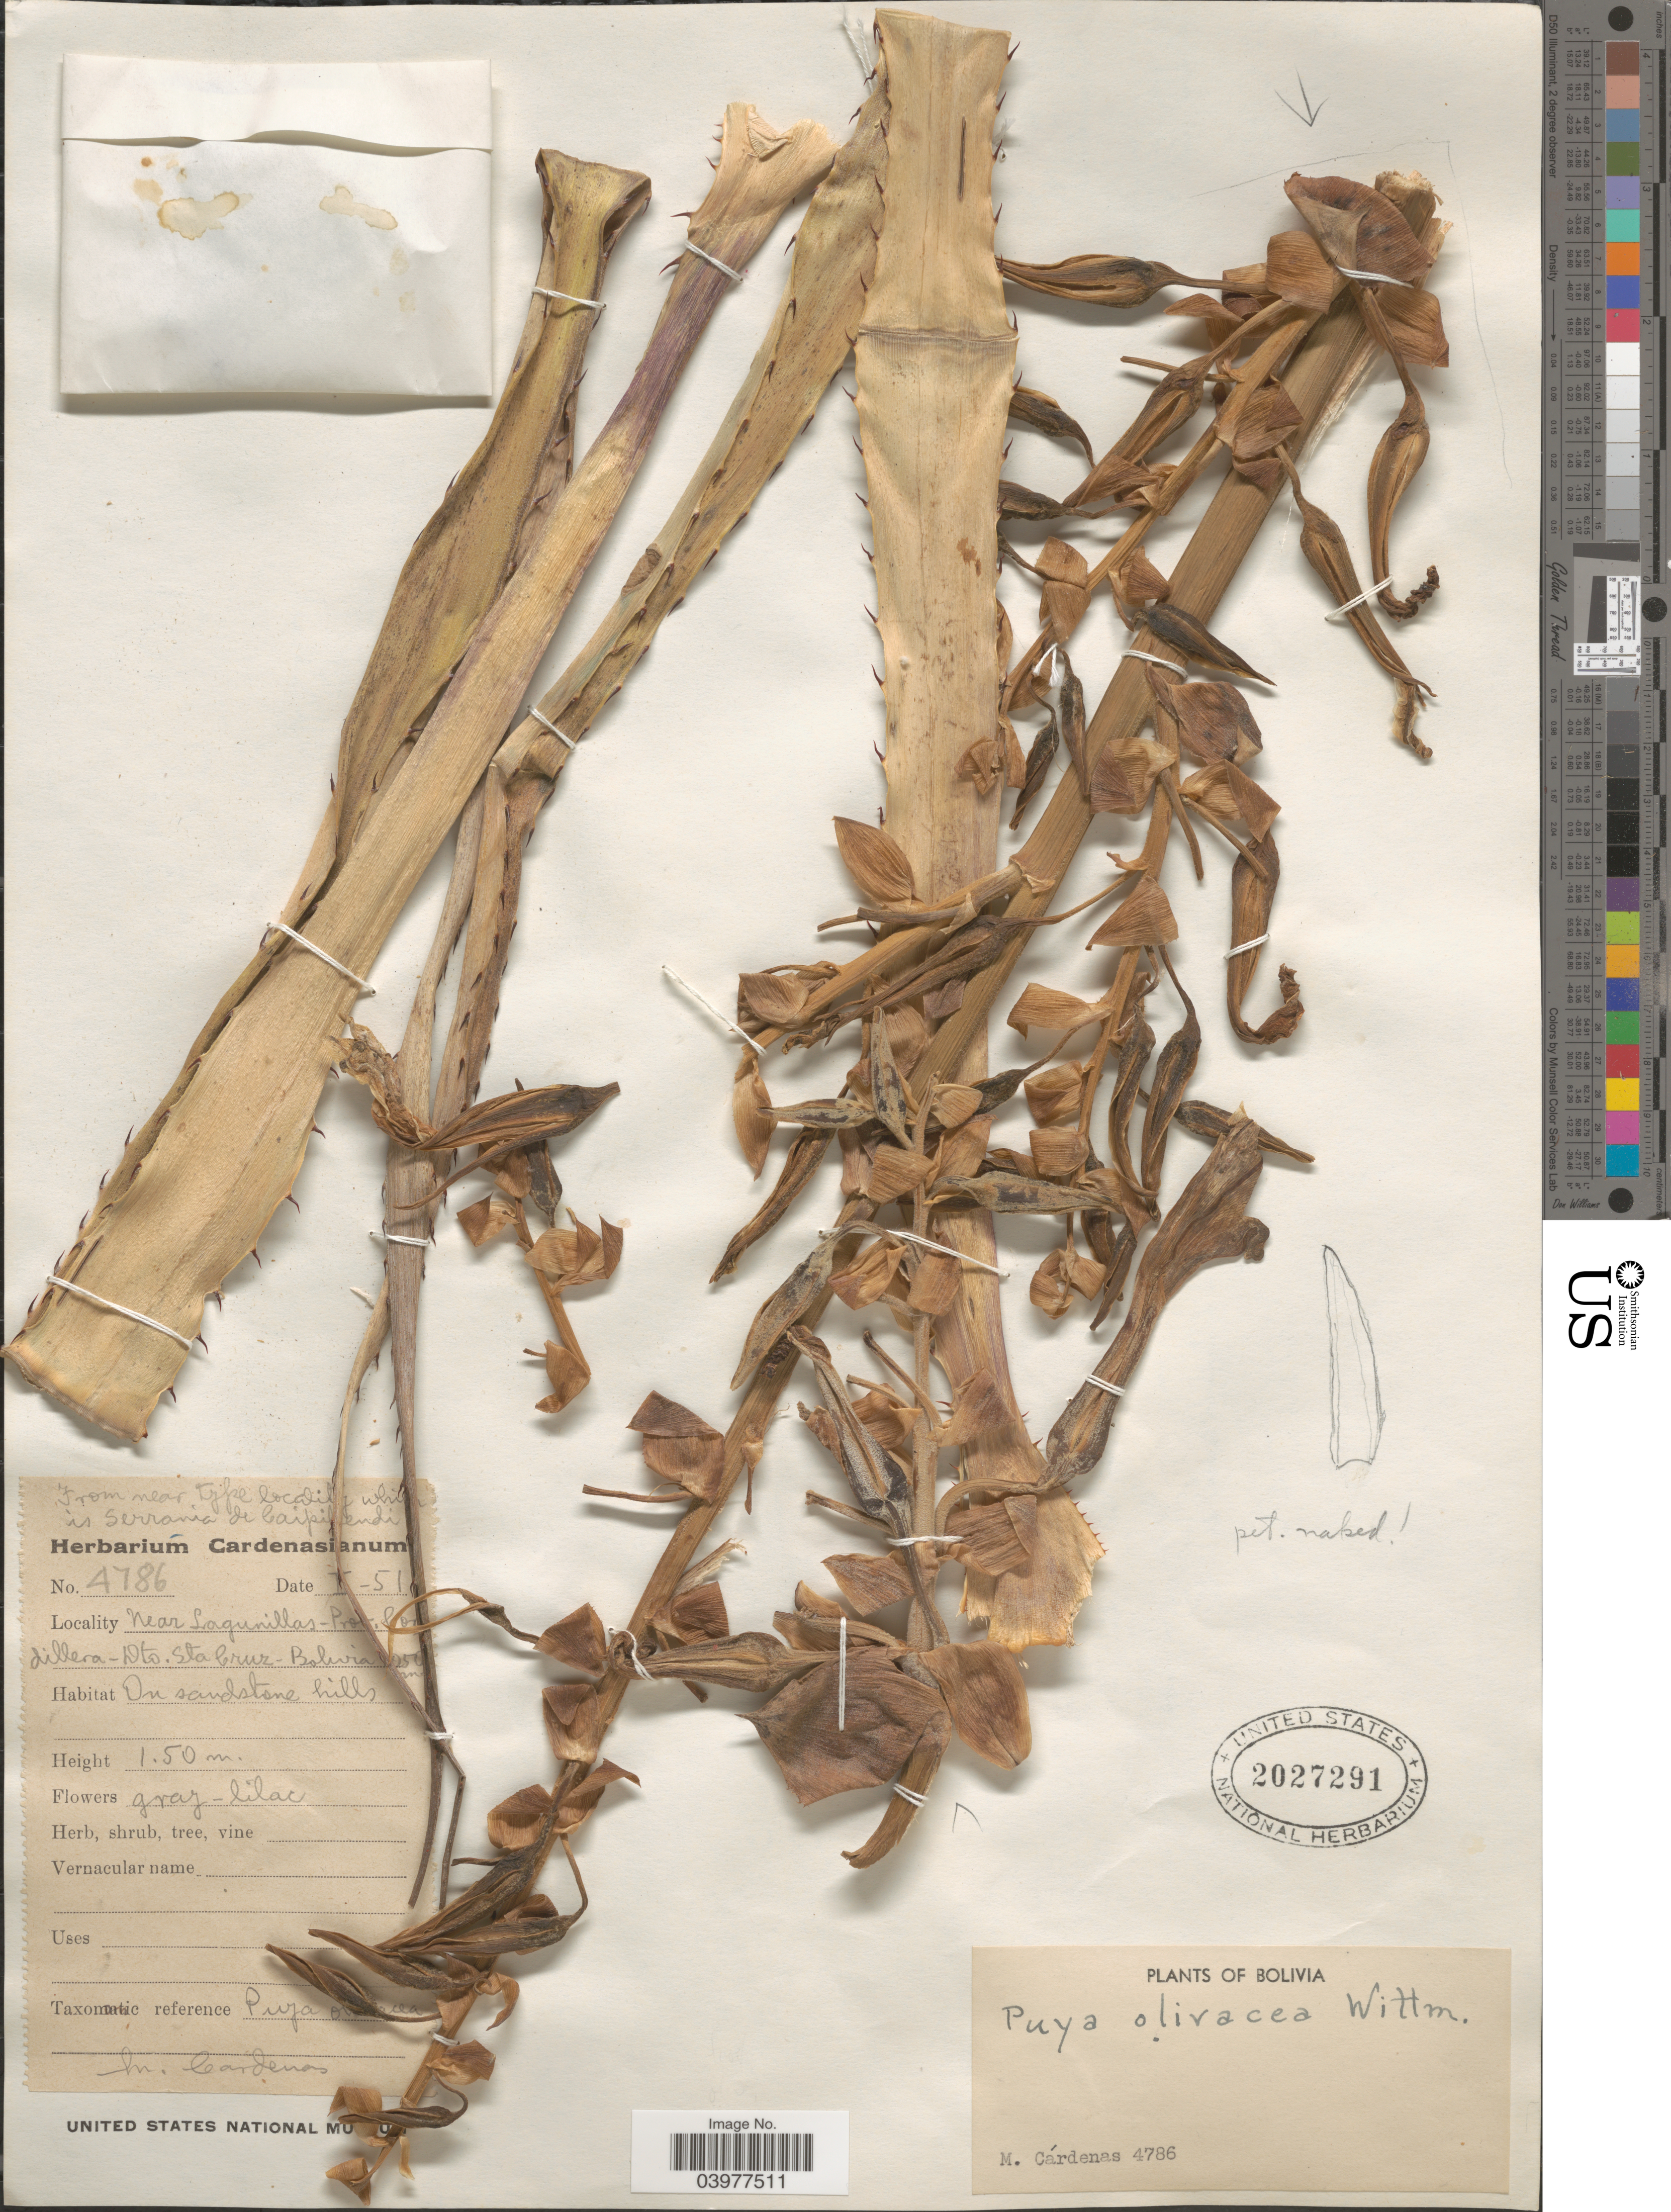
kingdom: Plantae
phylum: Tracheophyta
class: Liliopsida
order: Poales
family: Bromeliaceae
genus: Puya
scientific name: Puya olivacea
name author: Wittm.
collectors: M. Cárdenas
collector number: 4786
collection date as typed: Transcribed d/m/y: /1/51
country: Bolivia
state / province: Santa Cruz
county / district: Cordillera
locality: Near Lagunillas-Prov. Cordillera- Dto. Sta Cruz.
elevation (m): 250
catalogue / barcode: US 2027291